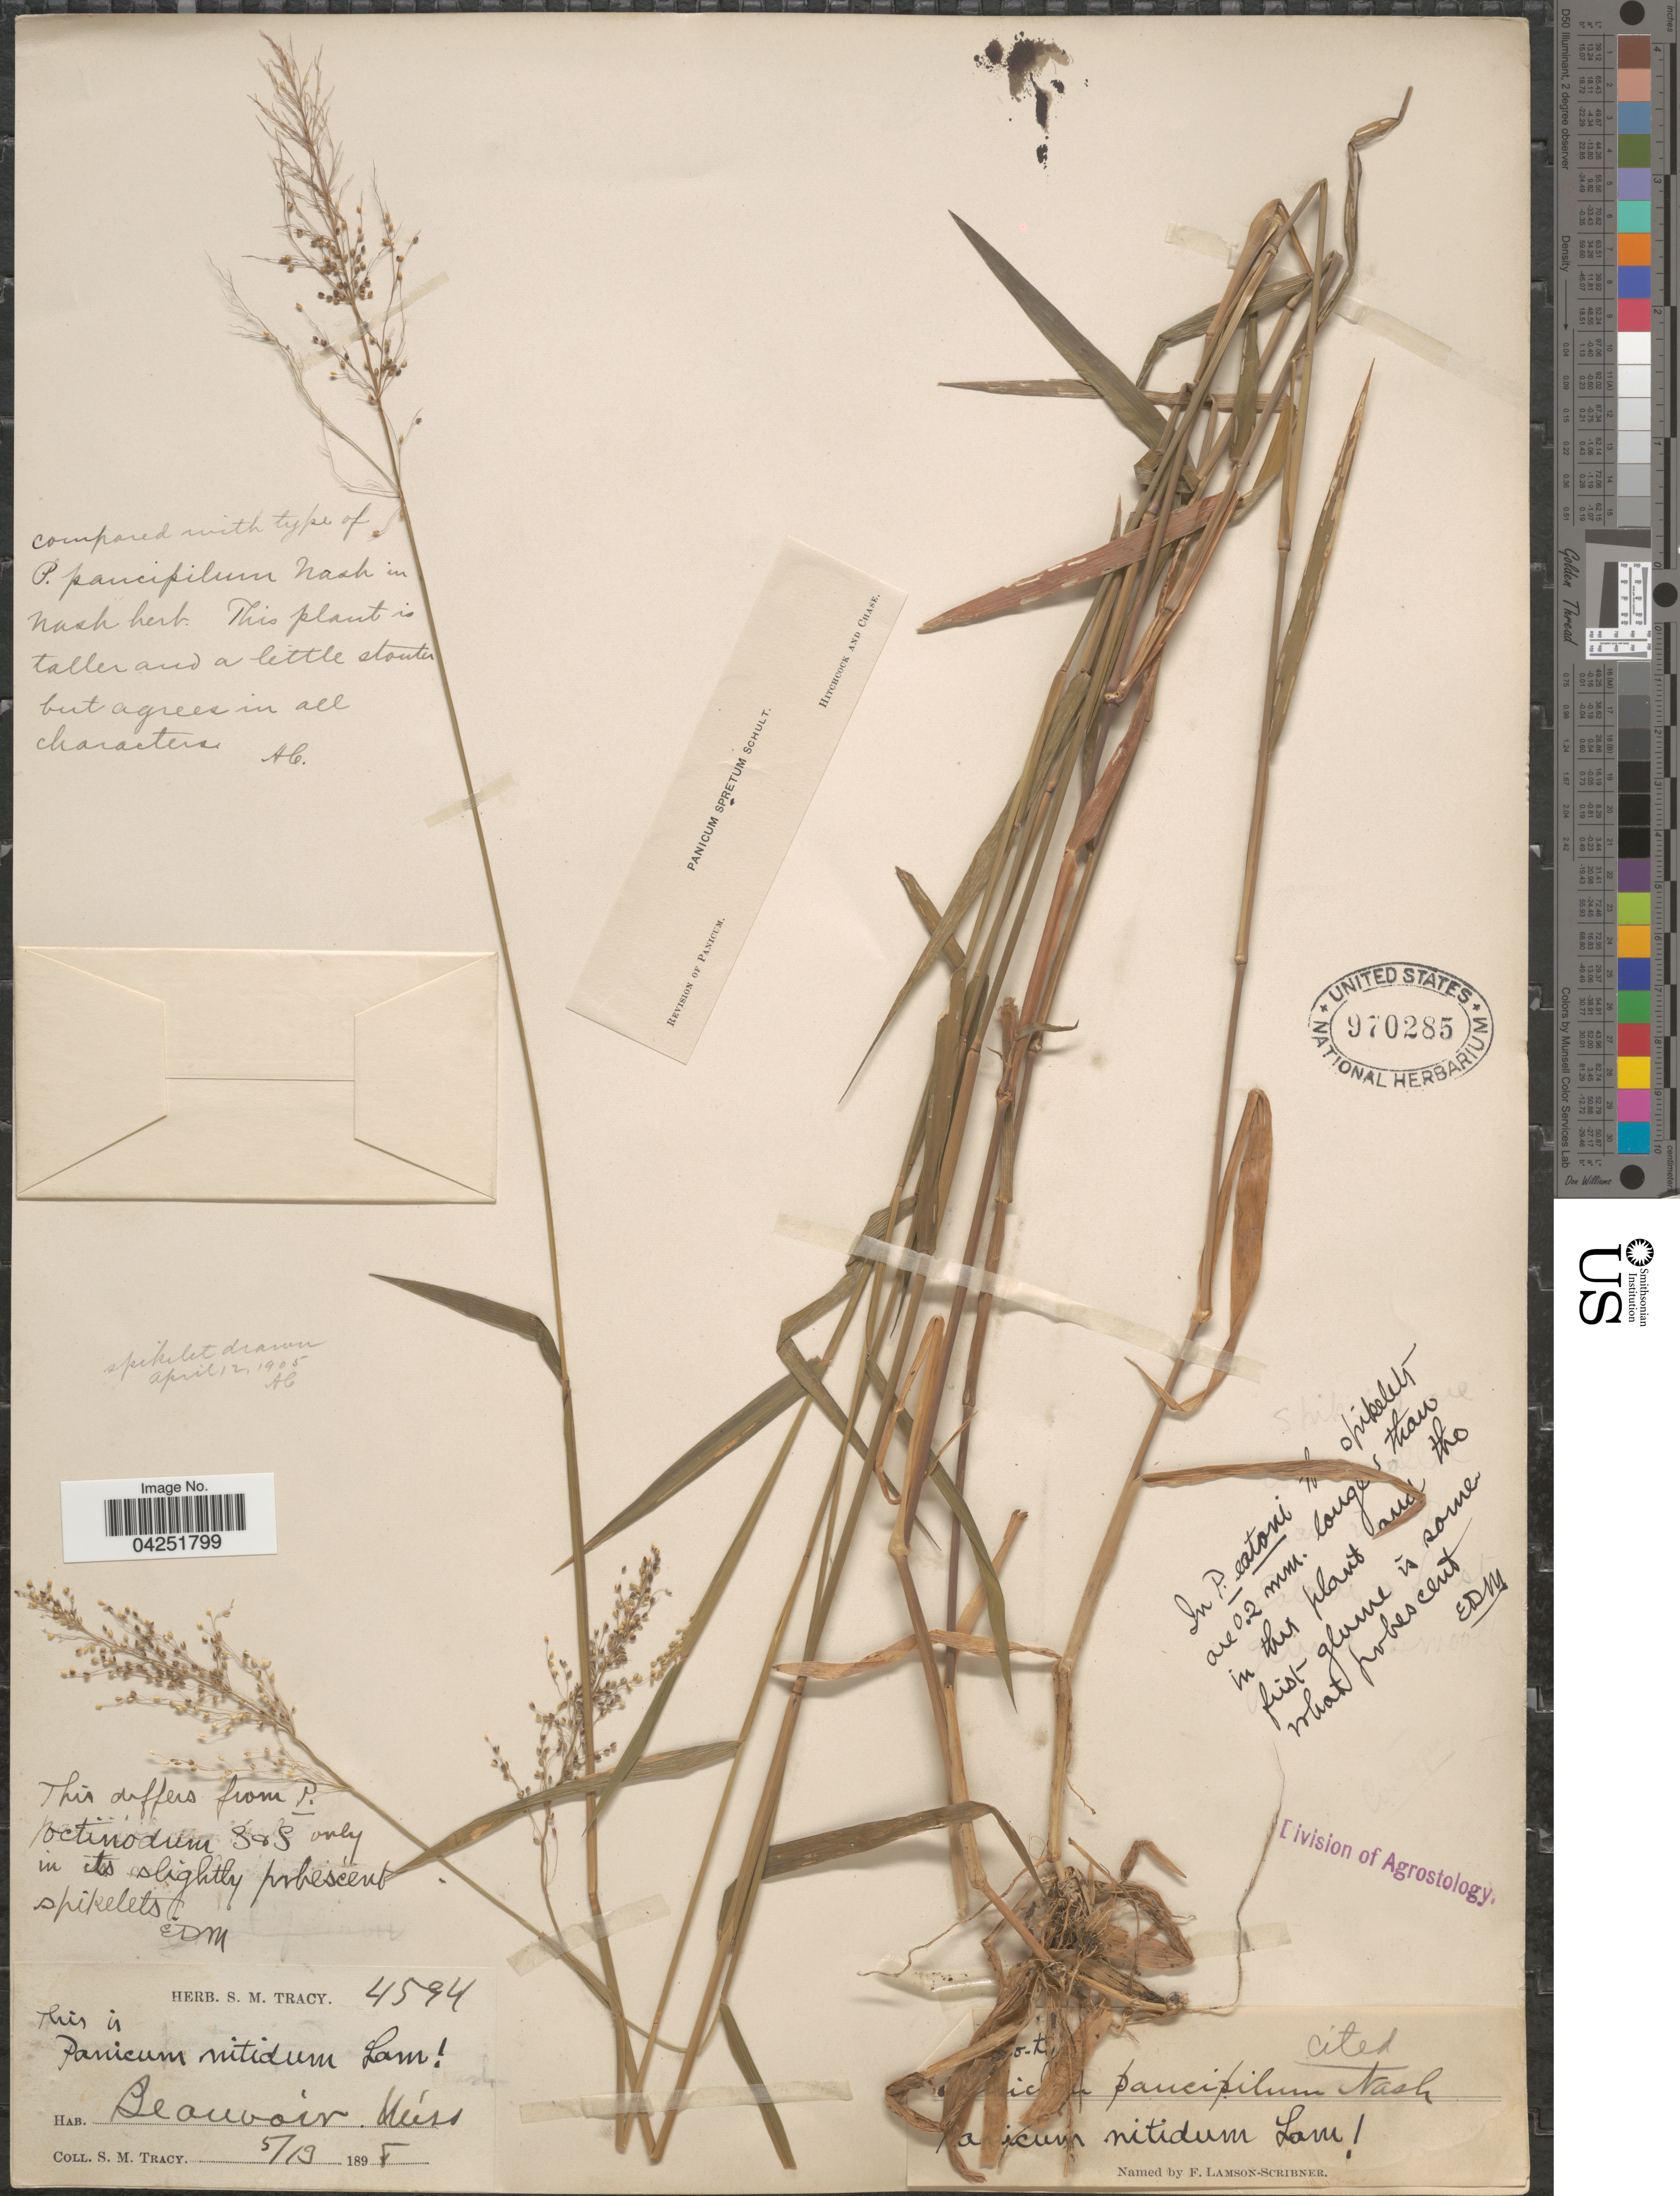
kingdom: Plantae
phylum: Tracheophyta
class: Liliopsida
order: Poales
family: Poaceae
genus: Dichanthelium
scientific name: Dichanthelium acuminatum var. densiflorum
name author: (Rand & Redfield) Gould & C.A. Clark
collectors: S. M. Tracy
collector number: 4594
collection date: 1898-05-13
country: United States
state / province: Mississippi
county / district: Harrison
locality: Beauvoir.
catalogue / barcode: US 970285